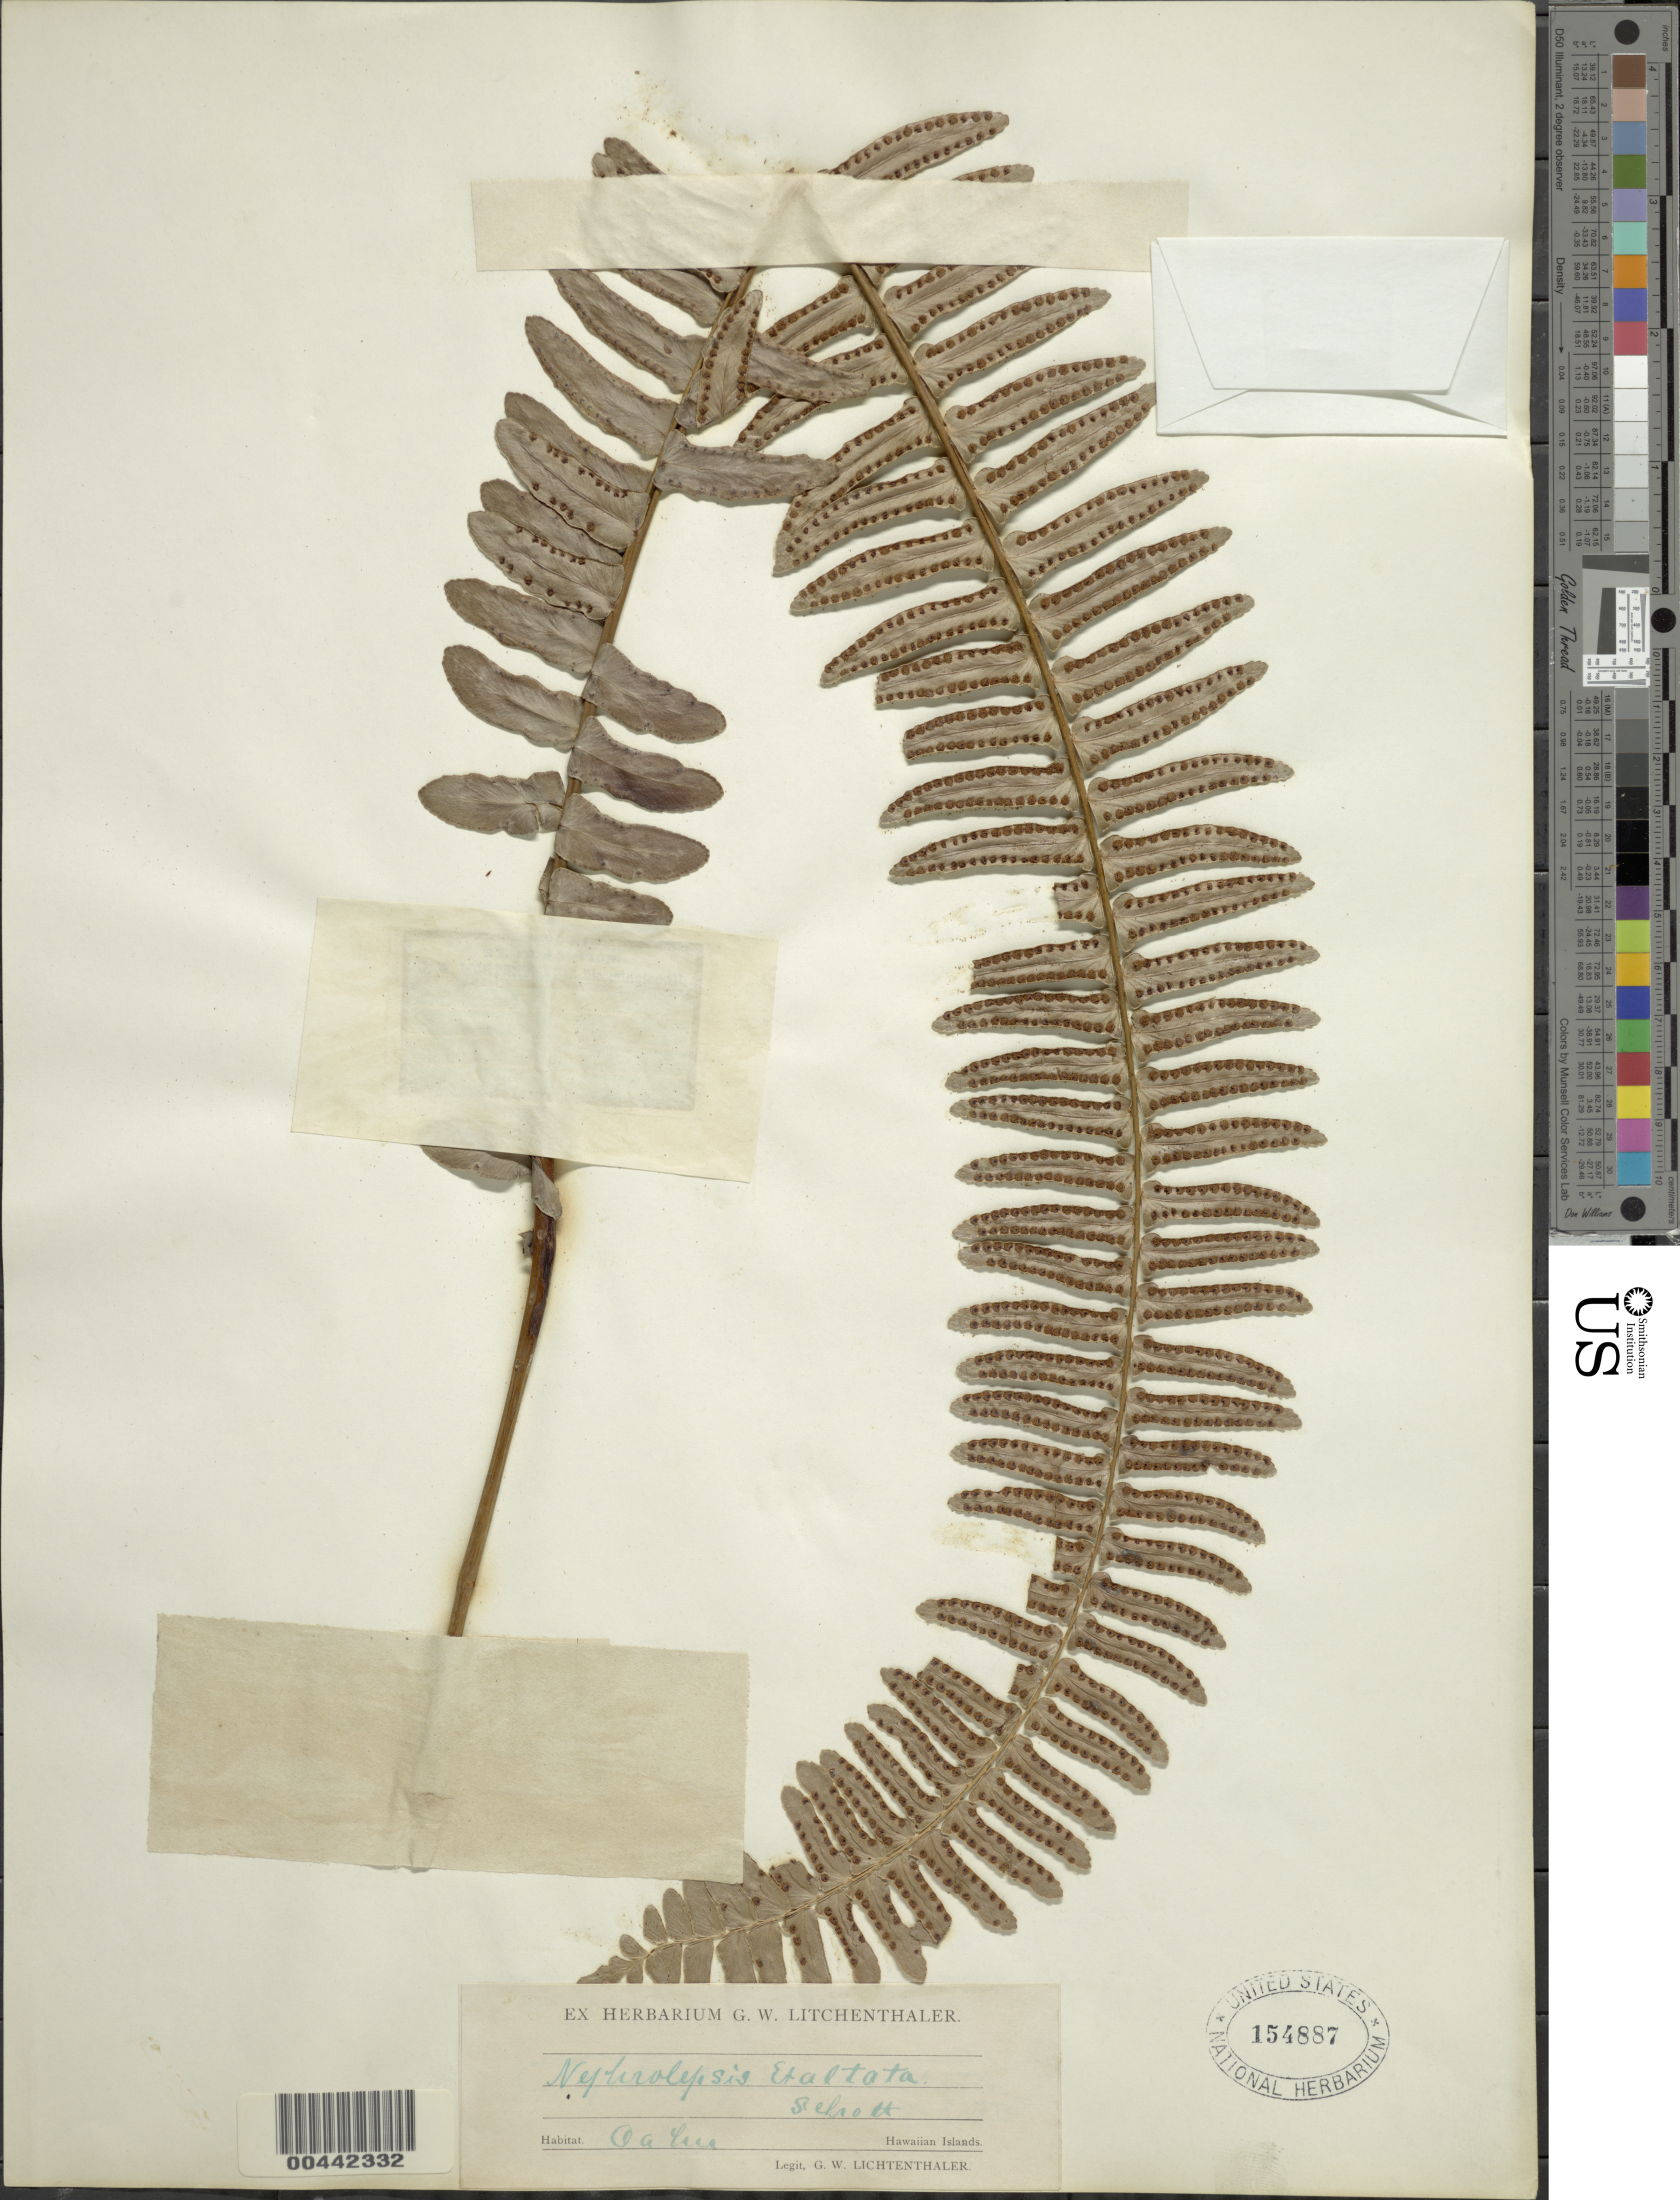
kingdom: Plantae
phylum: Tracheophyta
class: Polypodiopsida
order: Polypodiales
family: Nephrolepidaceae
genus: Nephrolepis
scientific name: Nephrolepis exaltata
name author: (L.) Schott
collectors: G. Lichtenthaler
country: United States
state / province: Hawaii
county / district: Honolulu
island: Oahu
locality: Oahu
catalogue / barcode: US 154887